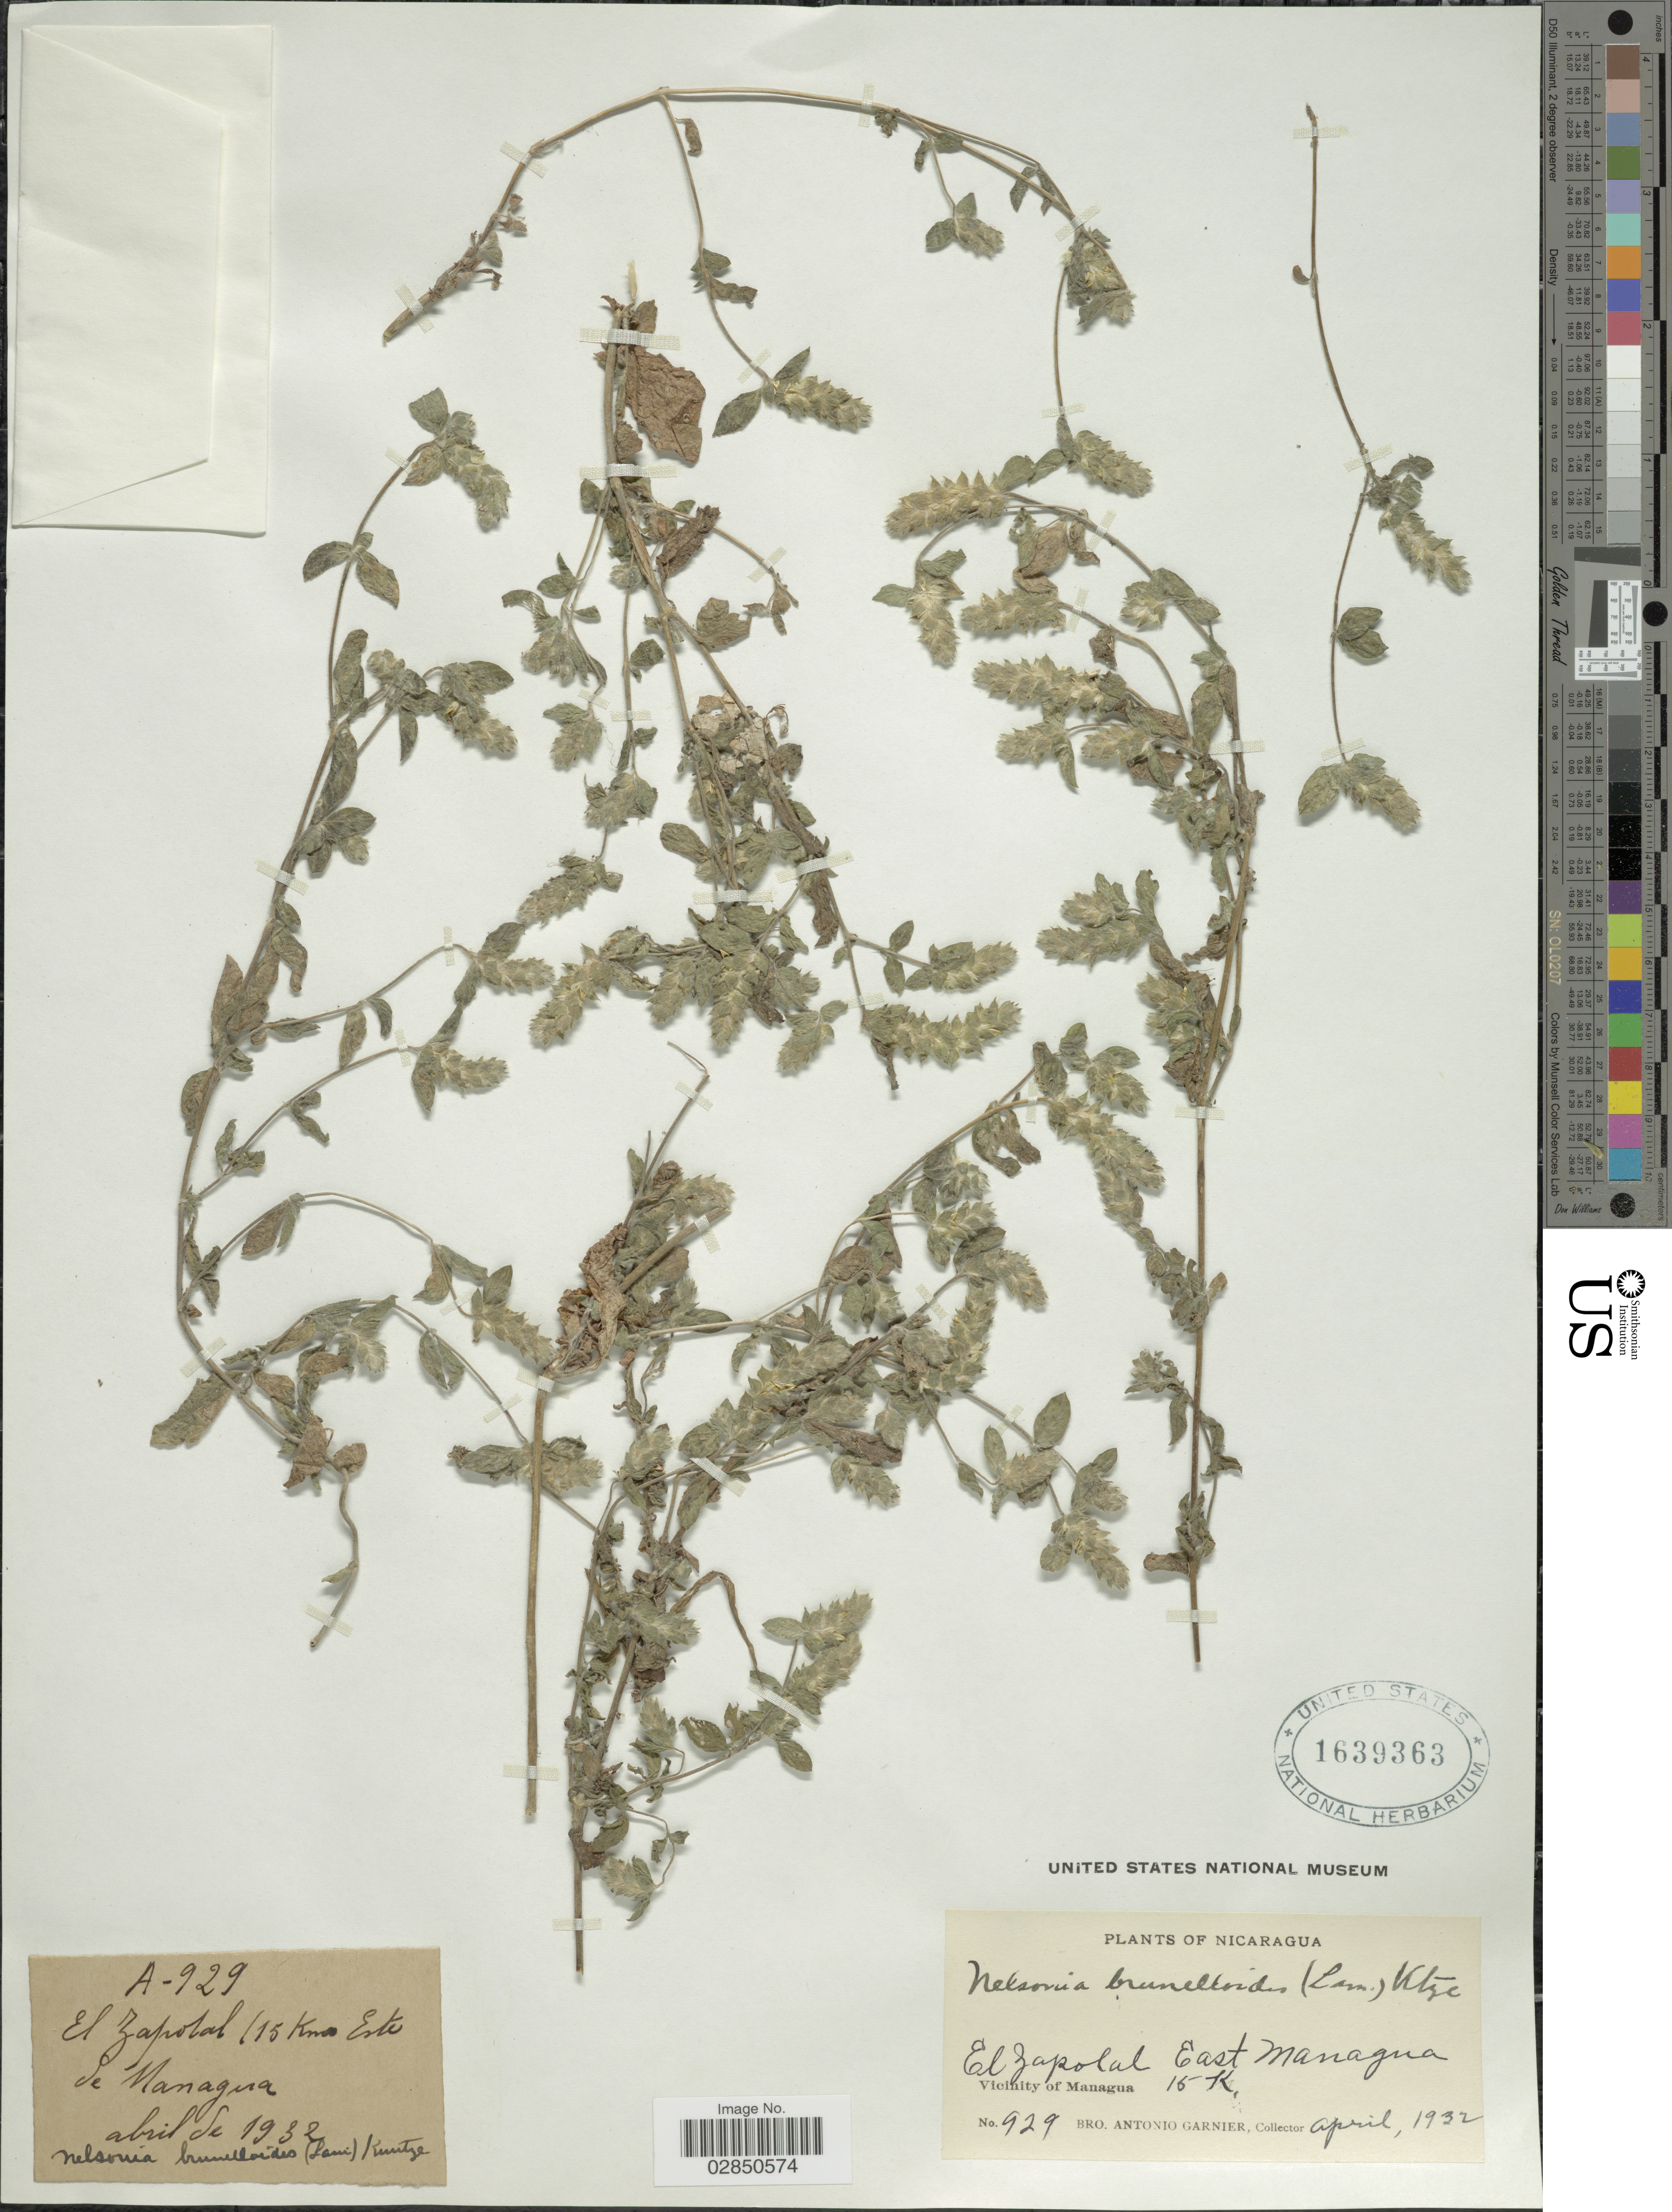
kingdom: Plantae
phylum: Tracheophyta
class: Magnoliopsida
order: Lamiales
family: Acanthaceae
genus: Nelsonia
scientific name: Nelsonia brunelloides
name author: (Lam.) Kuntze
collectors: Bro. A. Garnier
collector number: A-929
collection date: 1932-04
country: Nicaragua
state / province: Managua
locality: El Zapotal, East Managua, (15 Kms Este de Managua). Vicinity of Managua.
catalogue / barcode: US 1639363